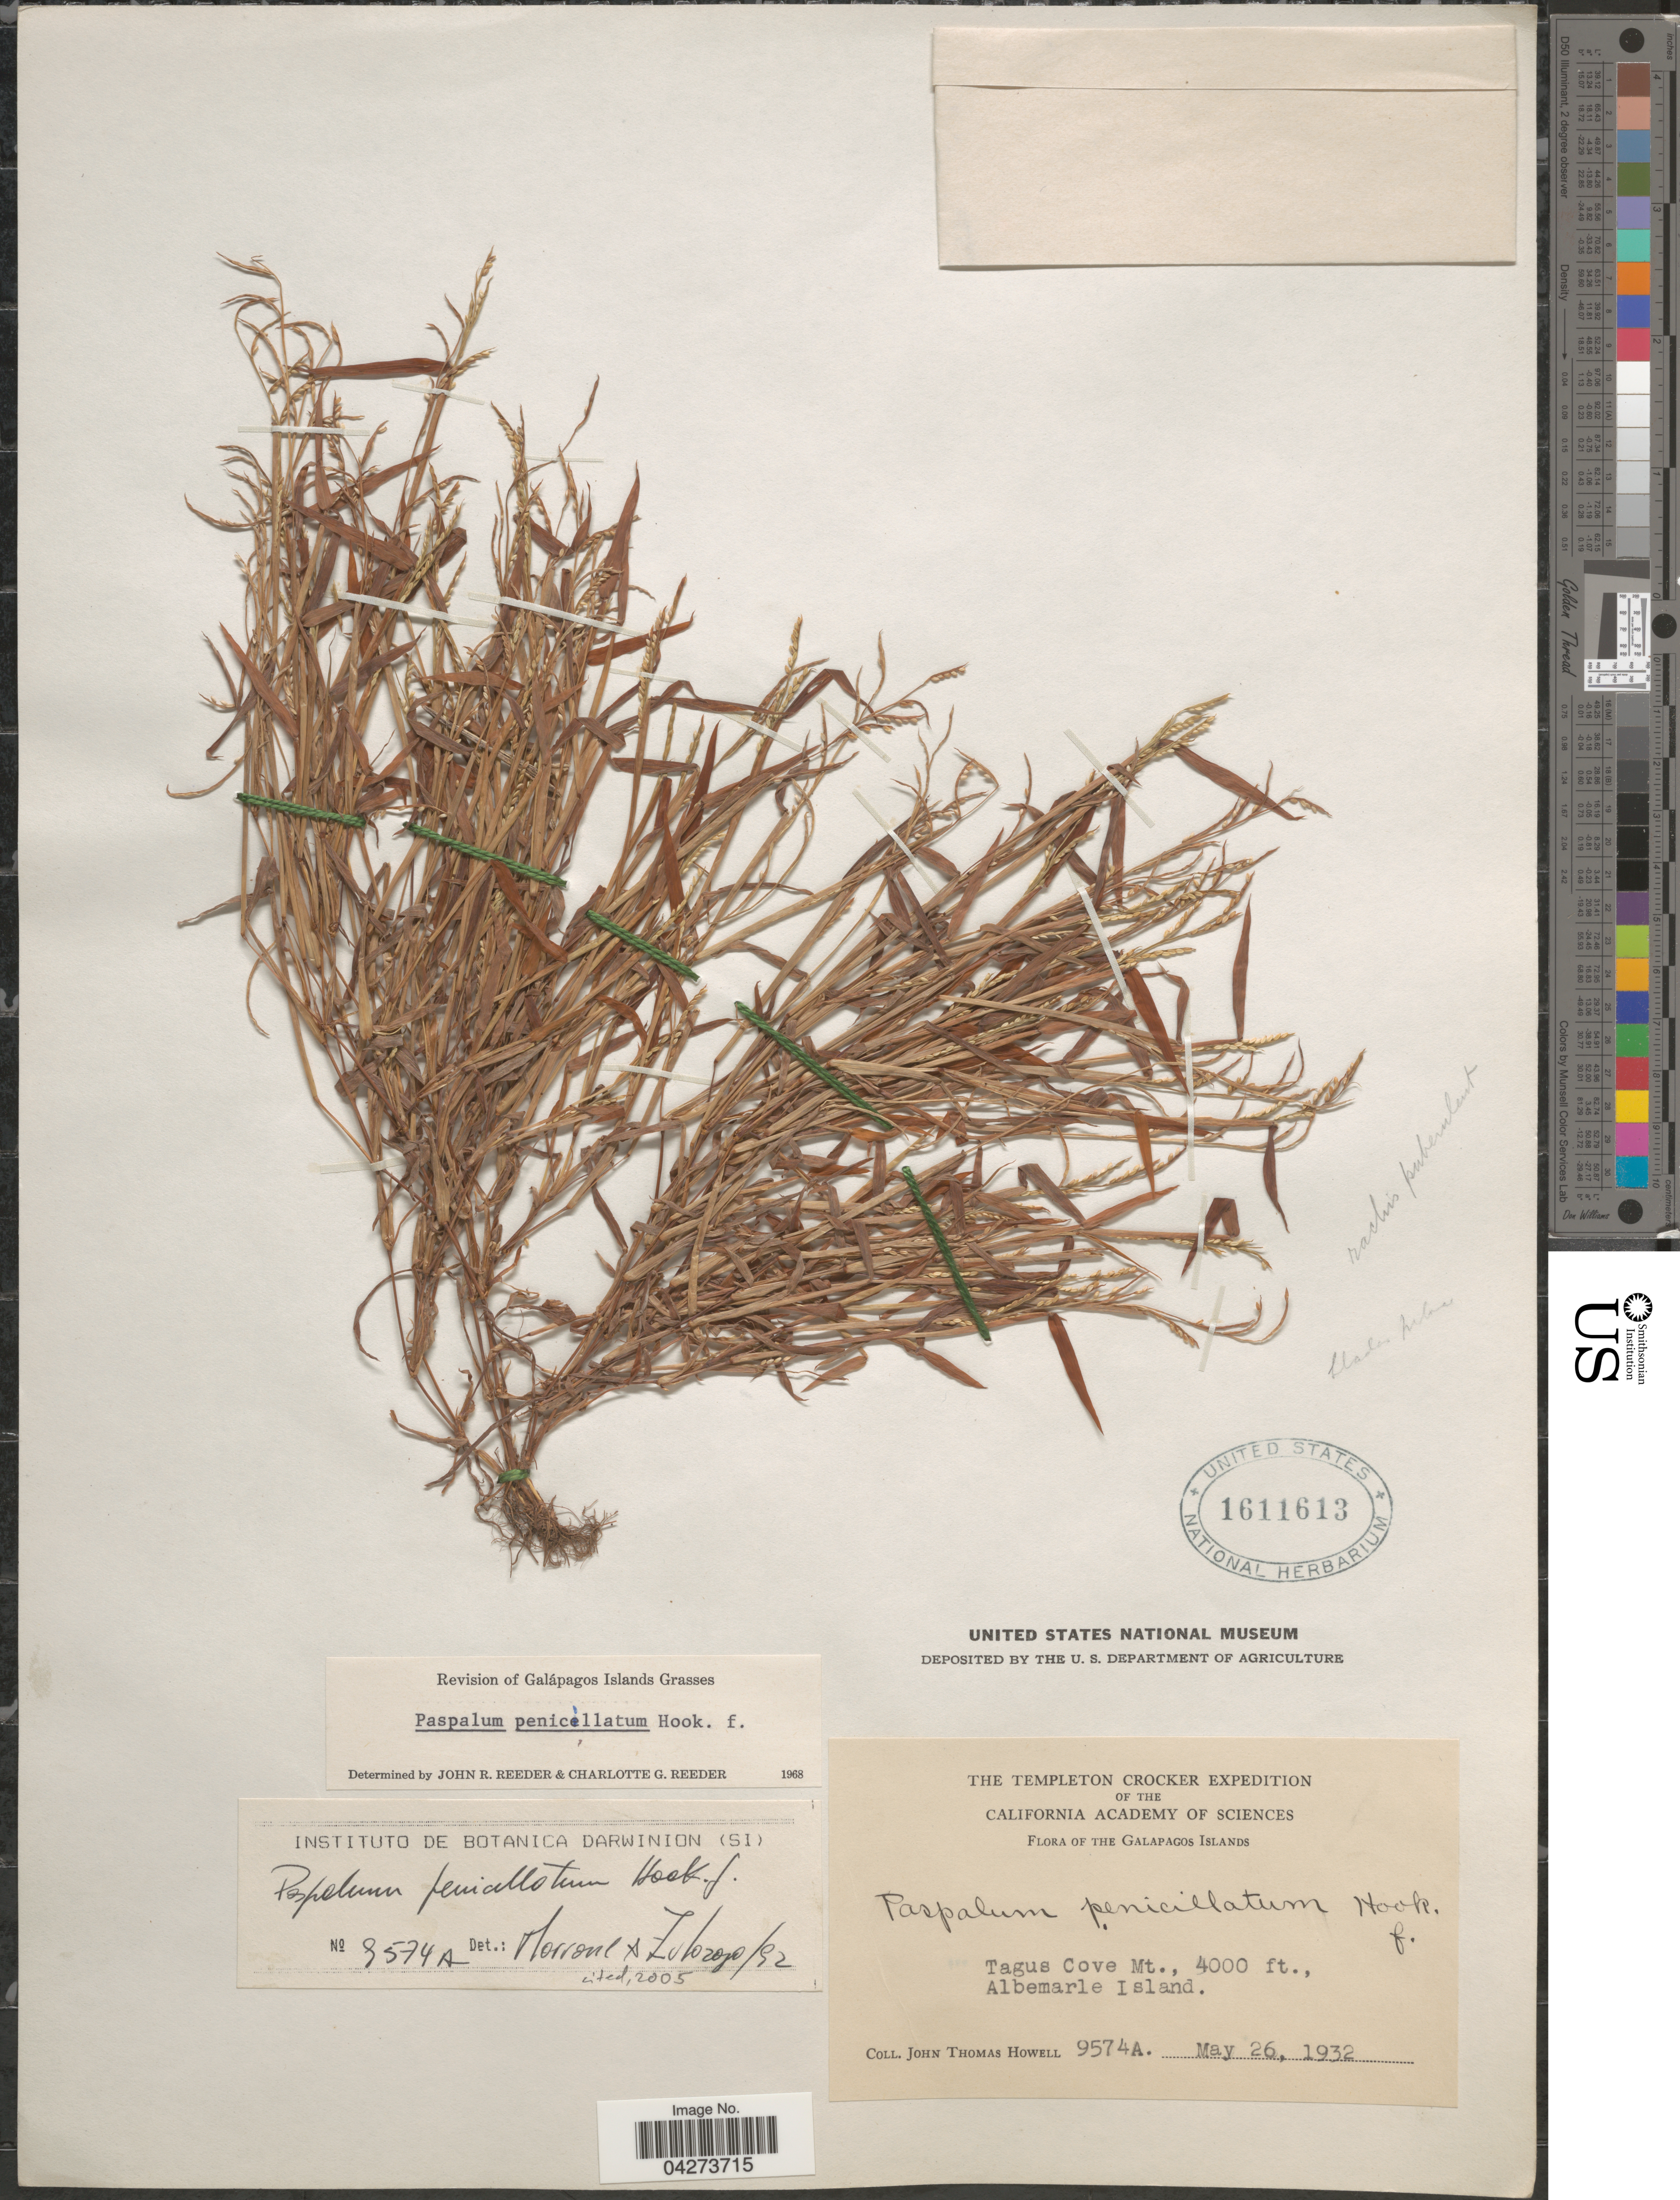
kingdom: Plantae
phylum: Tracheophyta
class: Liliopsida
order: Poales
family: Poaceae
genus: Paspalum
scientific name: Paspalum penicillatum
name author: Hook. f.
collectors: J. T. Howell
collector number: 9574A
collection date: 1932-05-26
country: Ecuador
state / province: Colón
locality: The Templeton Croker Expedition. The Galapagos Islands. Tagus Cove Mt., Albemarle Island.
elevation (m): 1219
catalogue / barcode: US 1611613